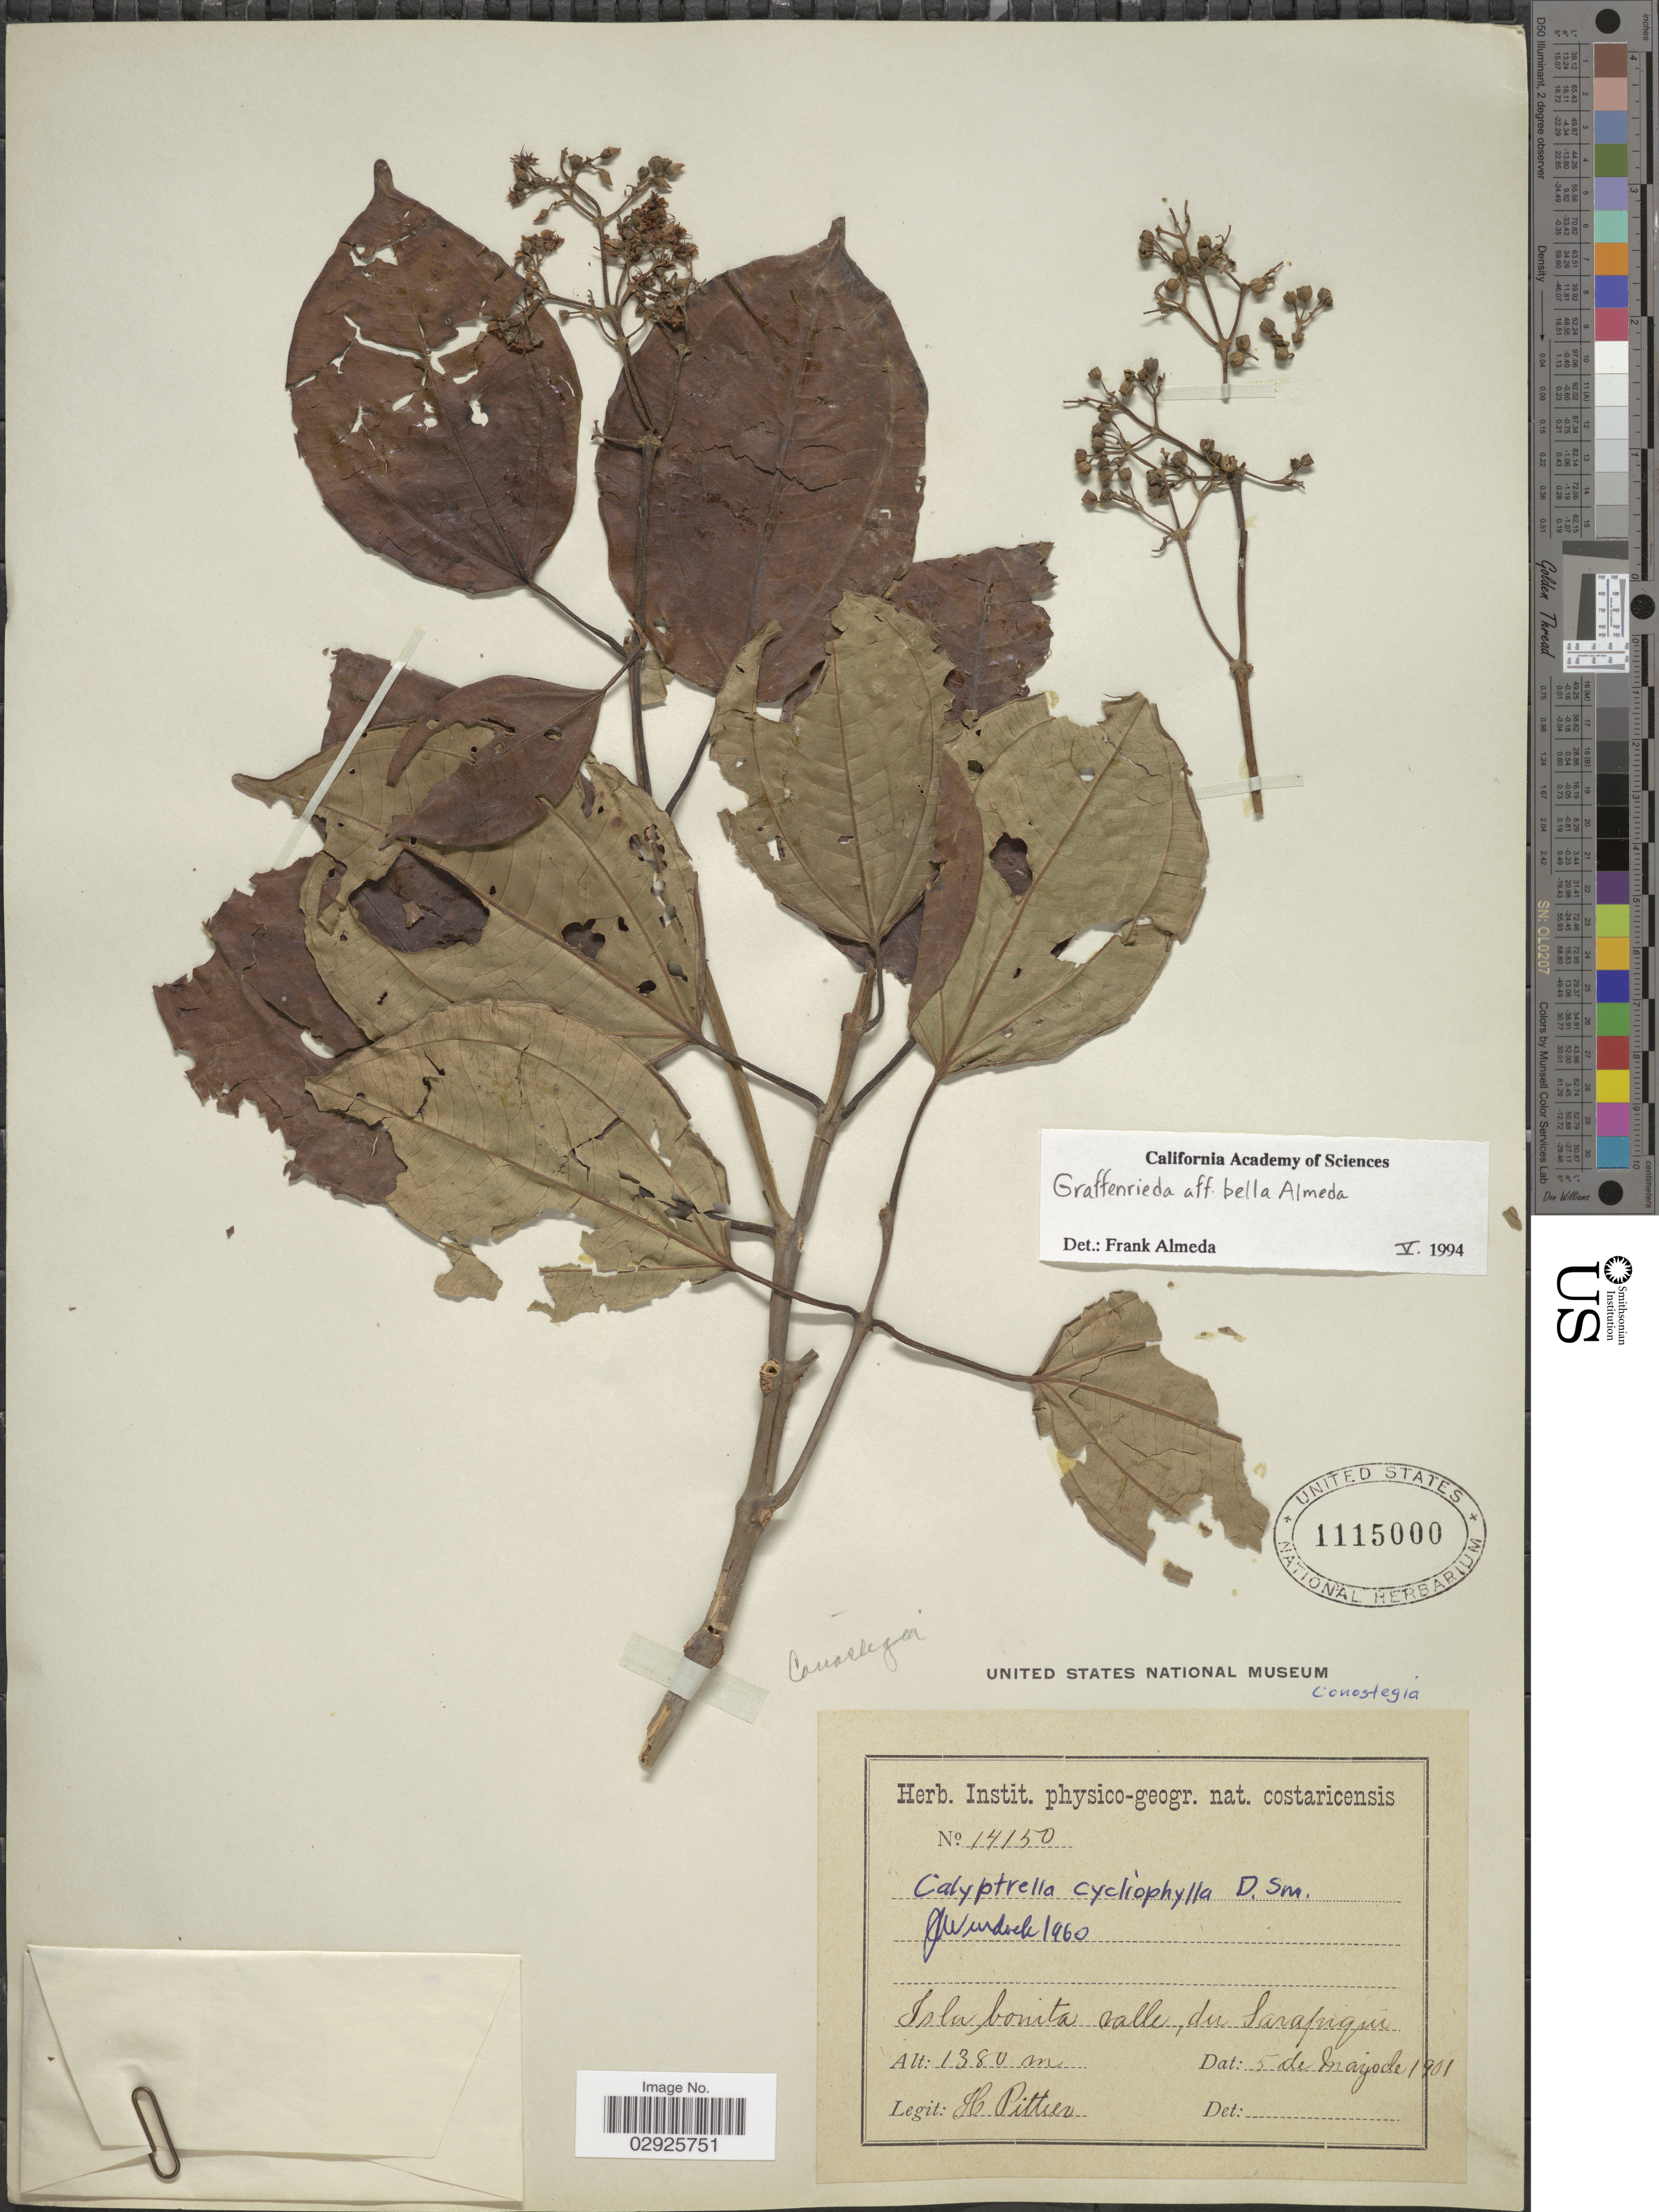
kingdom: Plantae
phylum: Tracheophyta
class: Magnoliopsida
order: Myrtales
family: Melastomataceae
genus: Graffenrieda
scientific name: Graffenrieda bella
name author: Almeda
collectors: H. F. Pittier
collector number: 14150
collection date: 1901-05-05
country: Costa Rica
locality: Isla bonita valle, du Sarapiqui.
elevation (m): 1380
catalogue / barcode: US 1115000